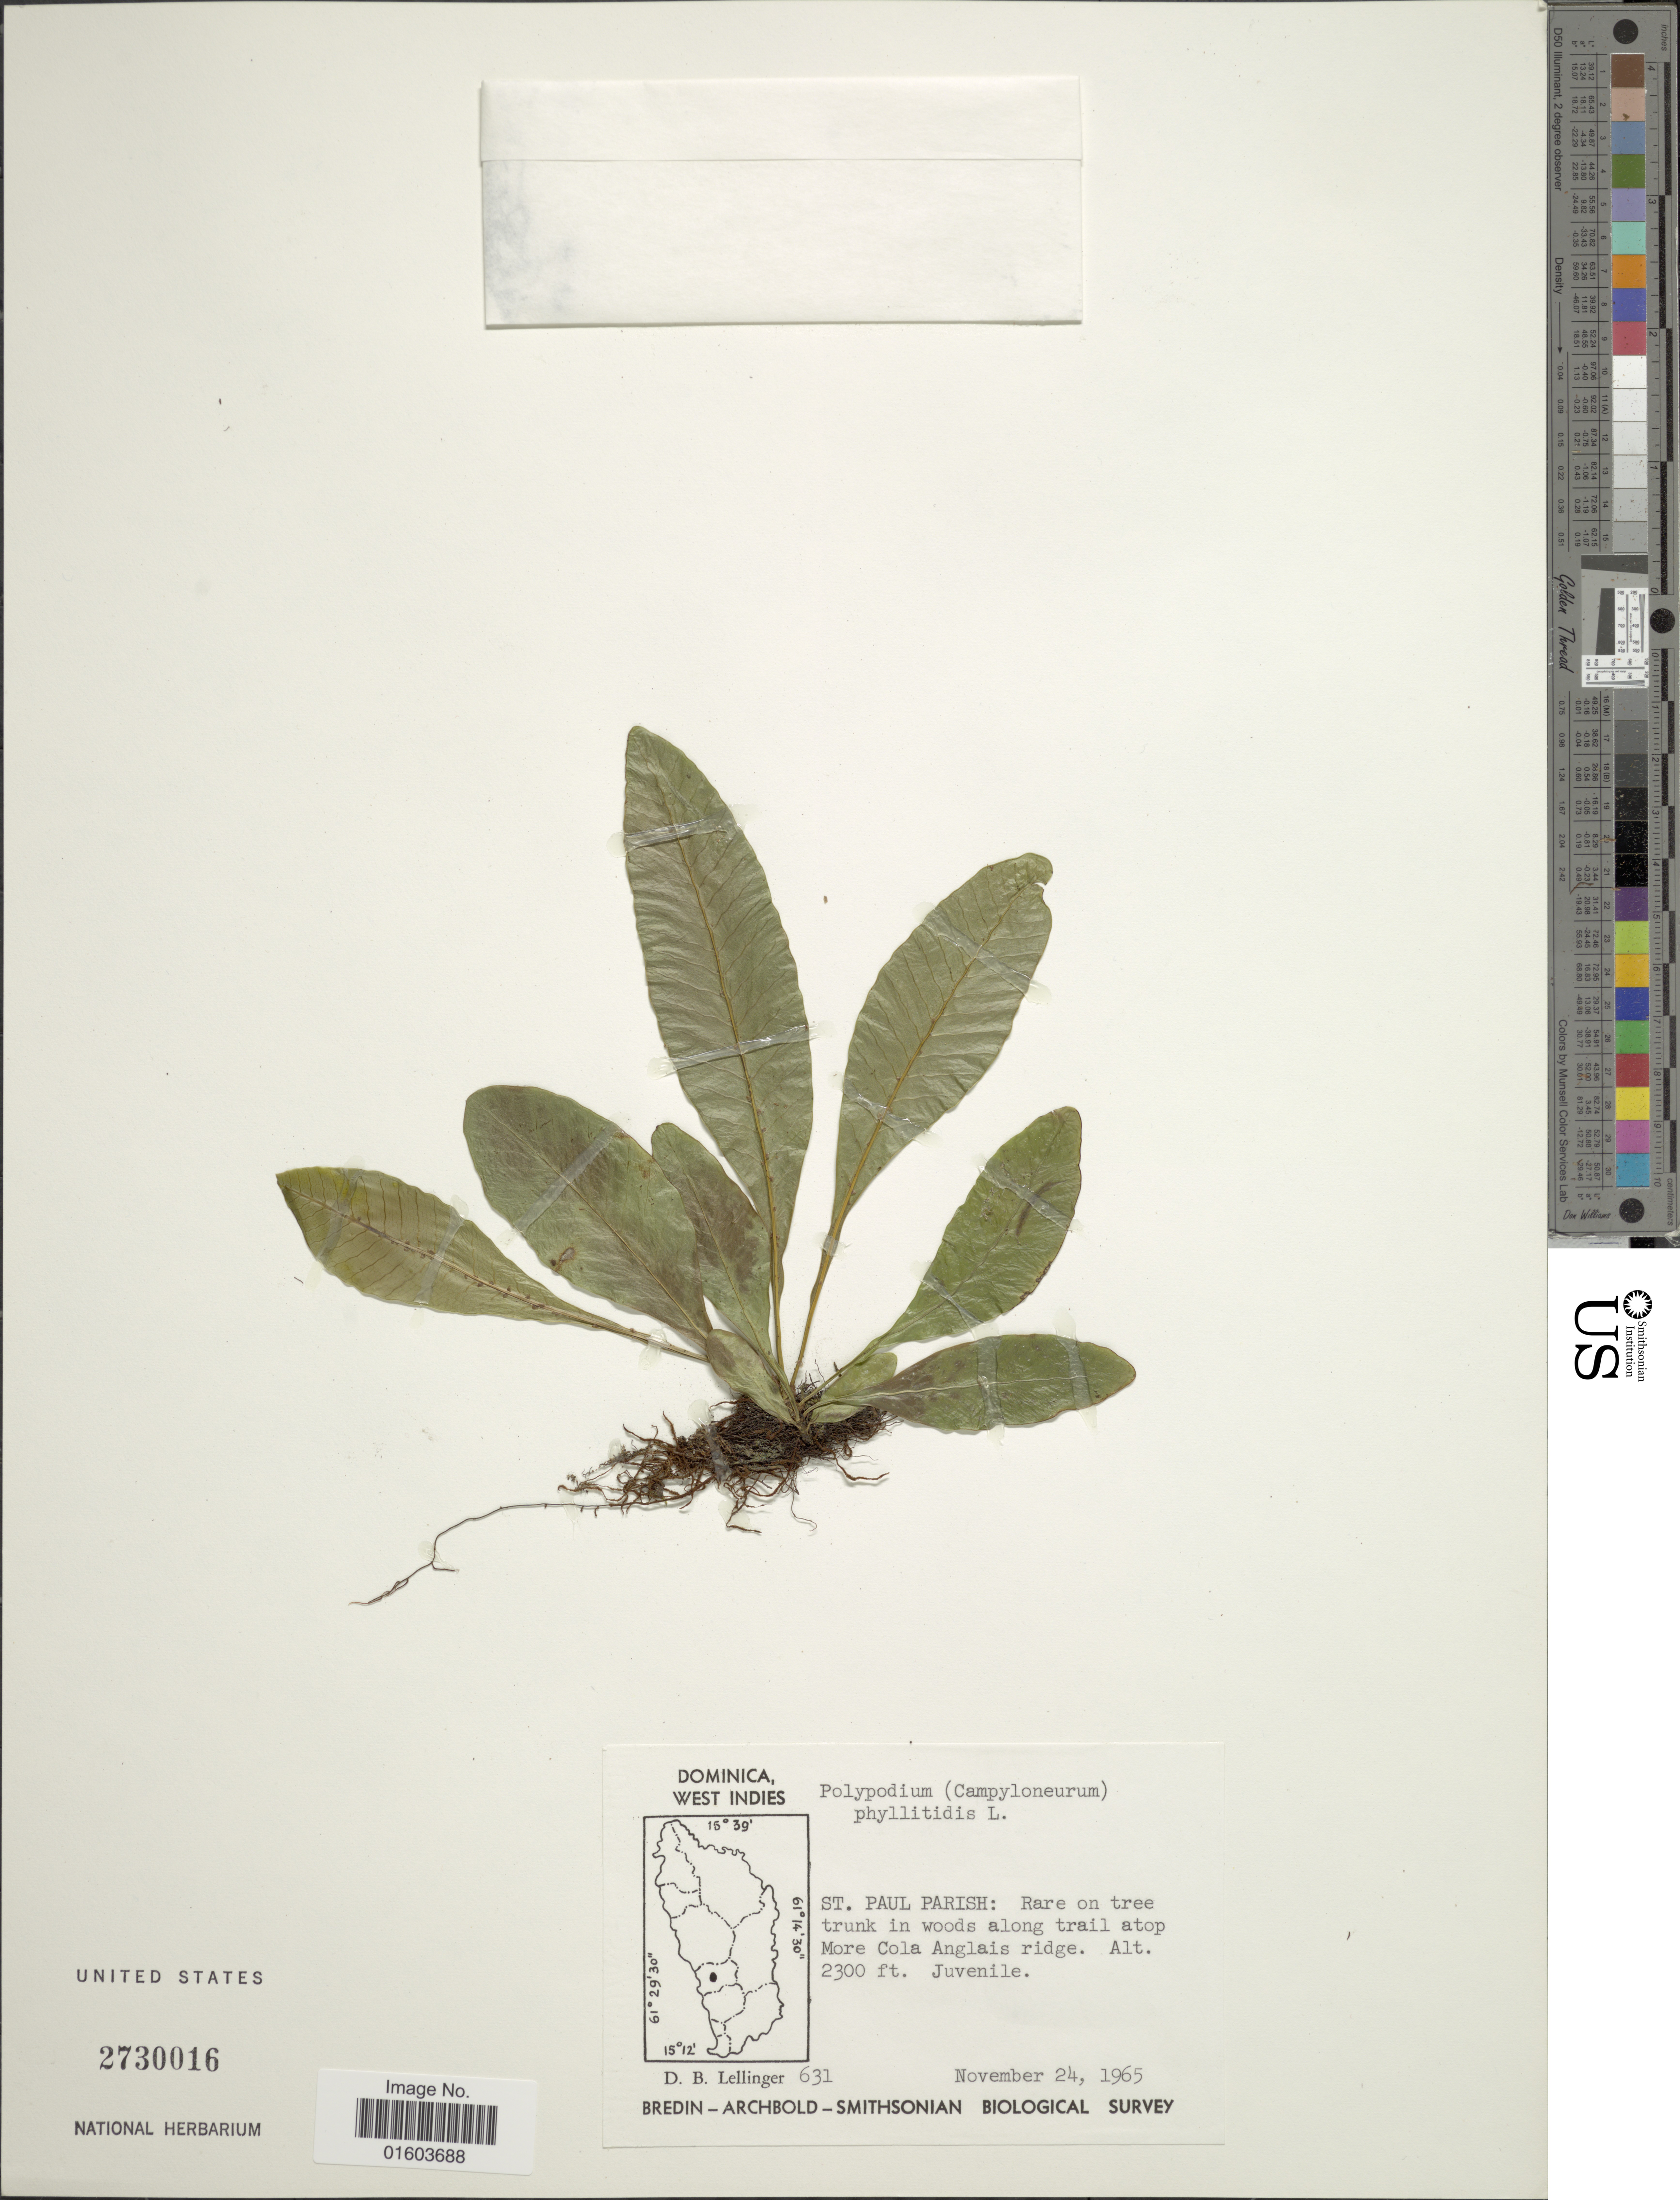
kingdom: Plantae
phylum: Tracheophyta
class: Polypodiopsida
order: Polypodiales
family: Polypodiaceae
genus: Campyloneurum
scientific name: Campyloneurum phyllitidis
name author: (L.) C. Presl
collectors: D. B. Lellinger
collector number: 631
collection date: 1965-11-24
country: Dominica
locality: Dominica, St. Paul Parish: woods along trail atop More Cola Anglais ridge, Juvenile.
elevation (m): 701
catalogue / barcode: US 2730016